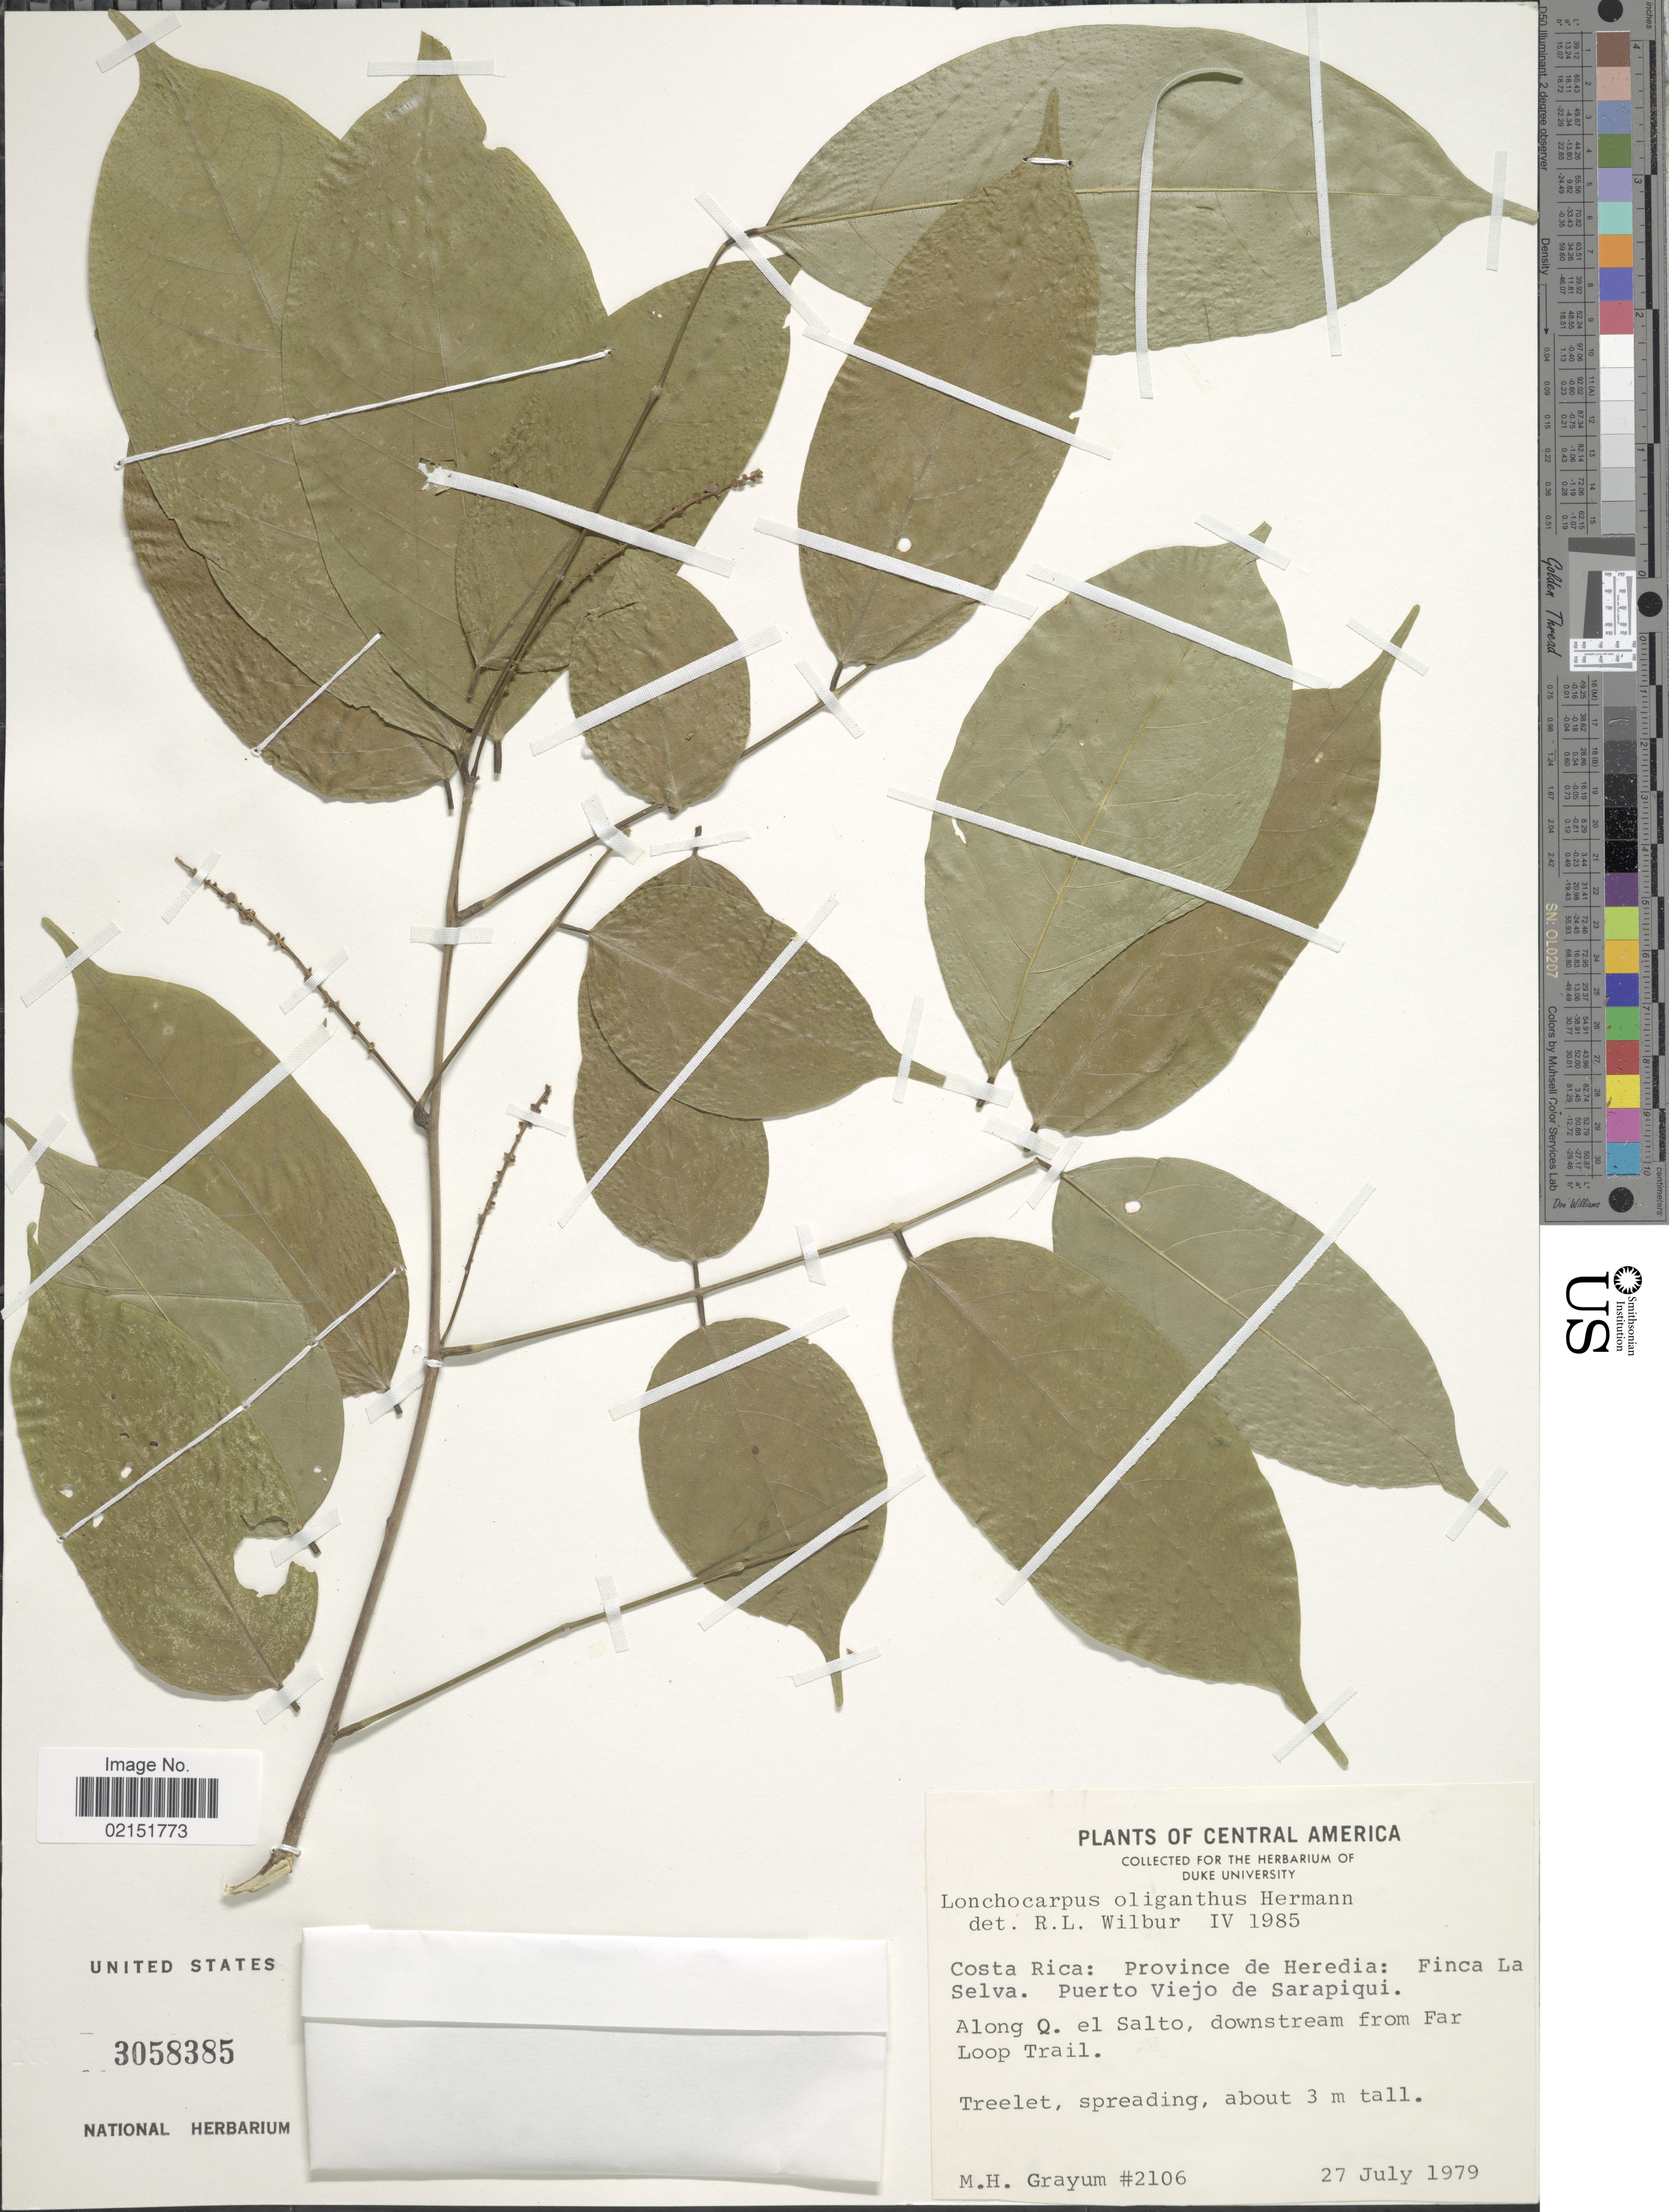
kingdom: Plantae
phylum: Tracheophyta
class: Magnoliopsida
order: Fabales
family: Fabaceae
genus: Lonchocarpus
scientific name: Lonchocarpus oliganthus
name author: F.J. Herm.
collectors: M. H. Grayum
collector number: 2106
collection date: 1979-07-27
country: Costa Rica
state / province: Heredia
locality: Finca la Selva, Puerto Viejo de Sarapique, along Q. el Salto, downstream from Far Loop Trail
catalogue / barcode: US 3058385